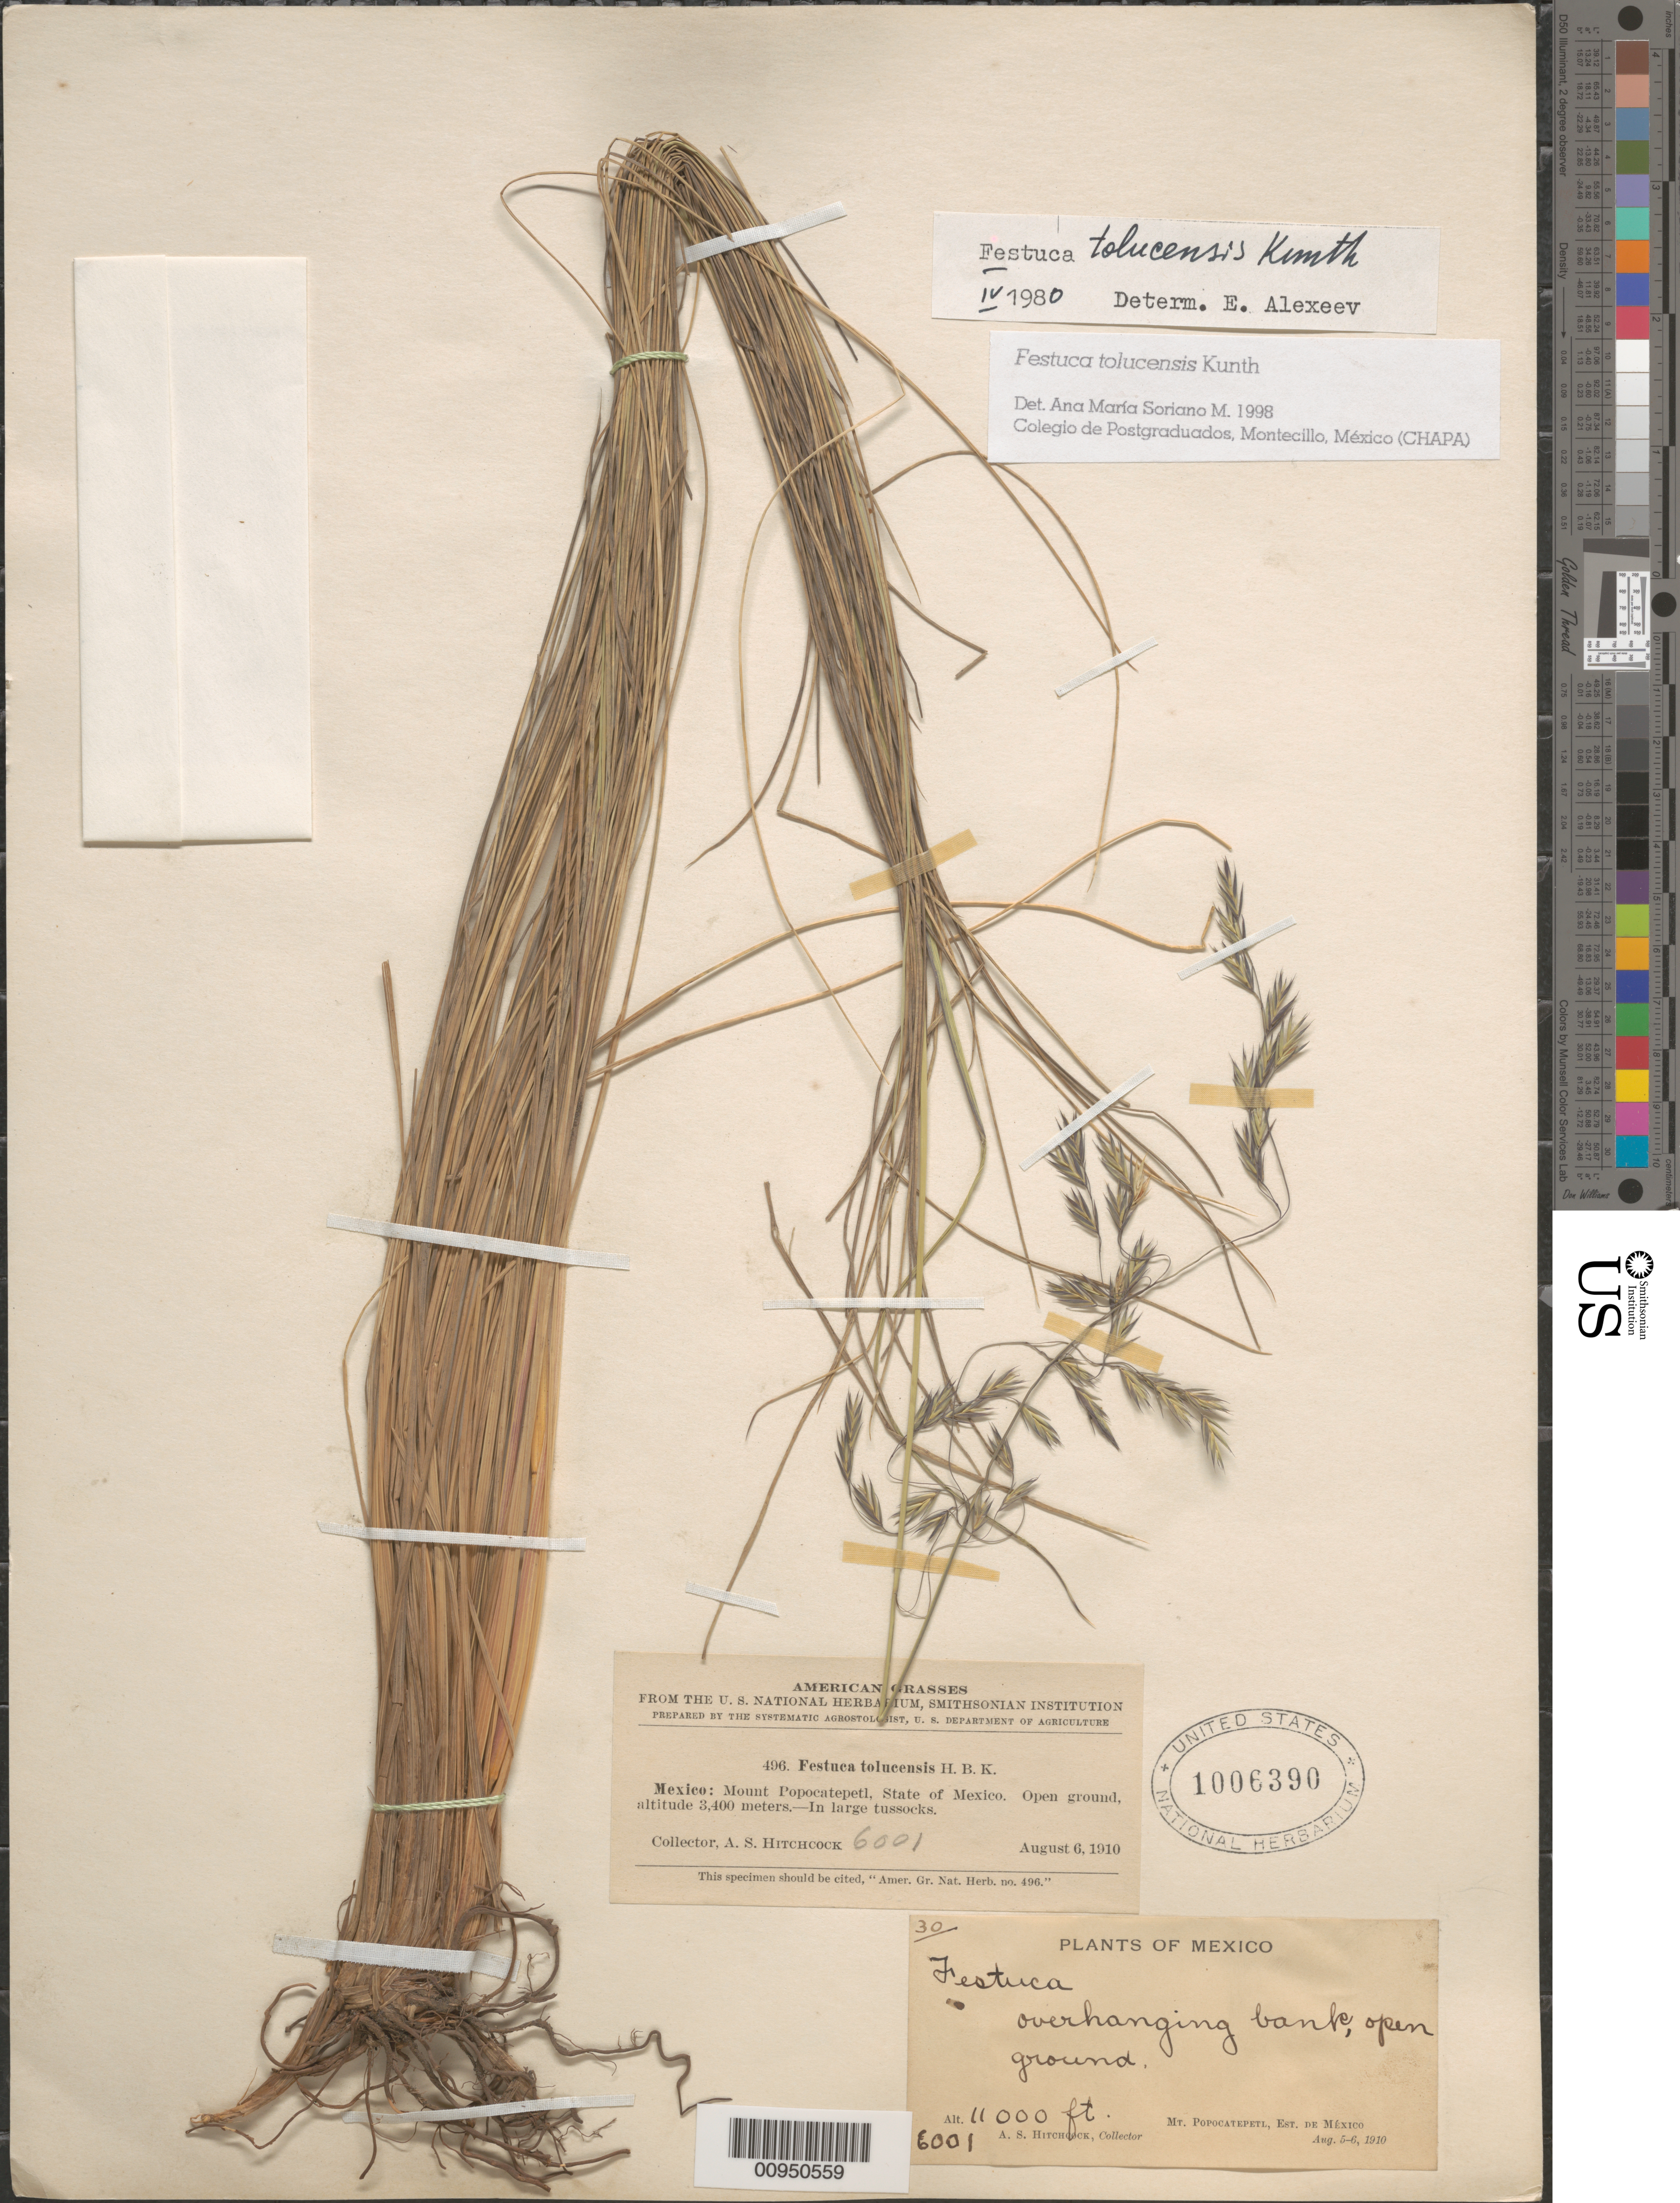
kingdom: Plantae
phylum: Tracheophyta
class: Liliopsida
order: Poales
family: Poaceae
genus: Festuca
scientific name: Festuca tolucensis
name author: Kunth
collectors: A. S. Hitchcock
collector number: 6001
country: Mexico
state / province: México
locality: Mount Popocatepetl.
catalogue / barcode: US 1006390